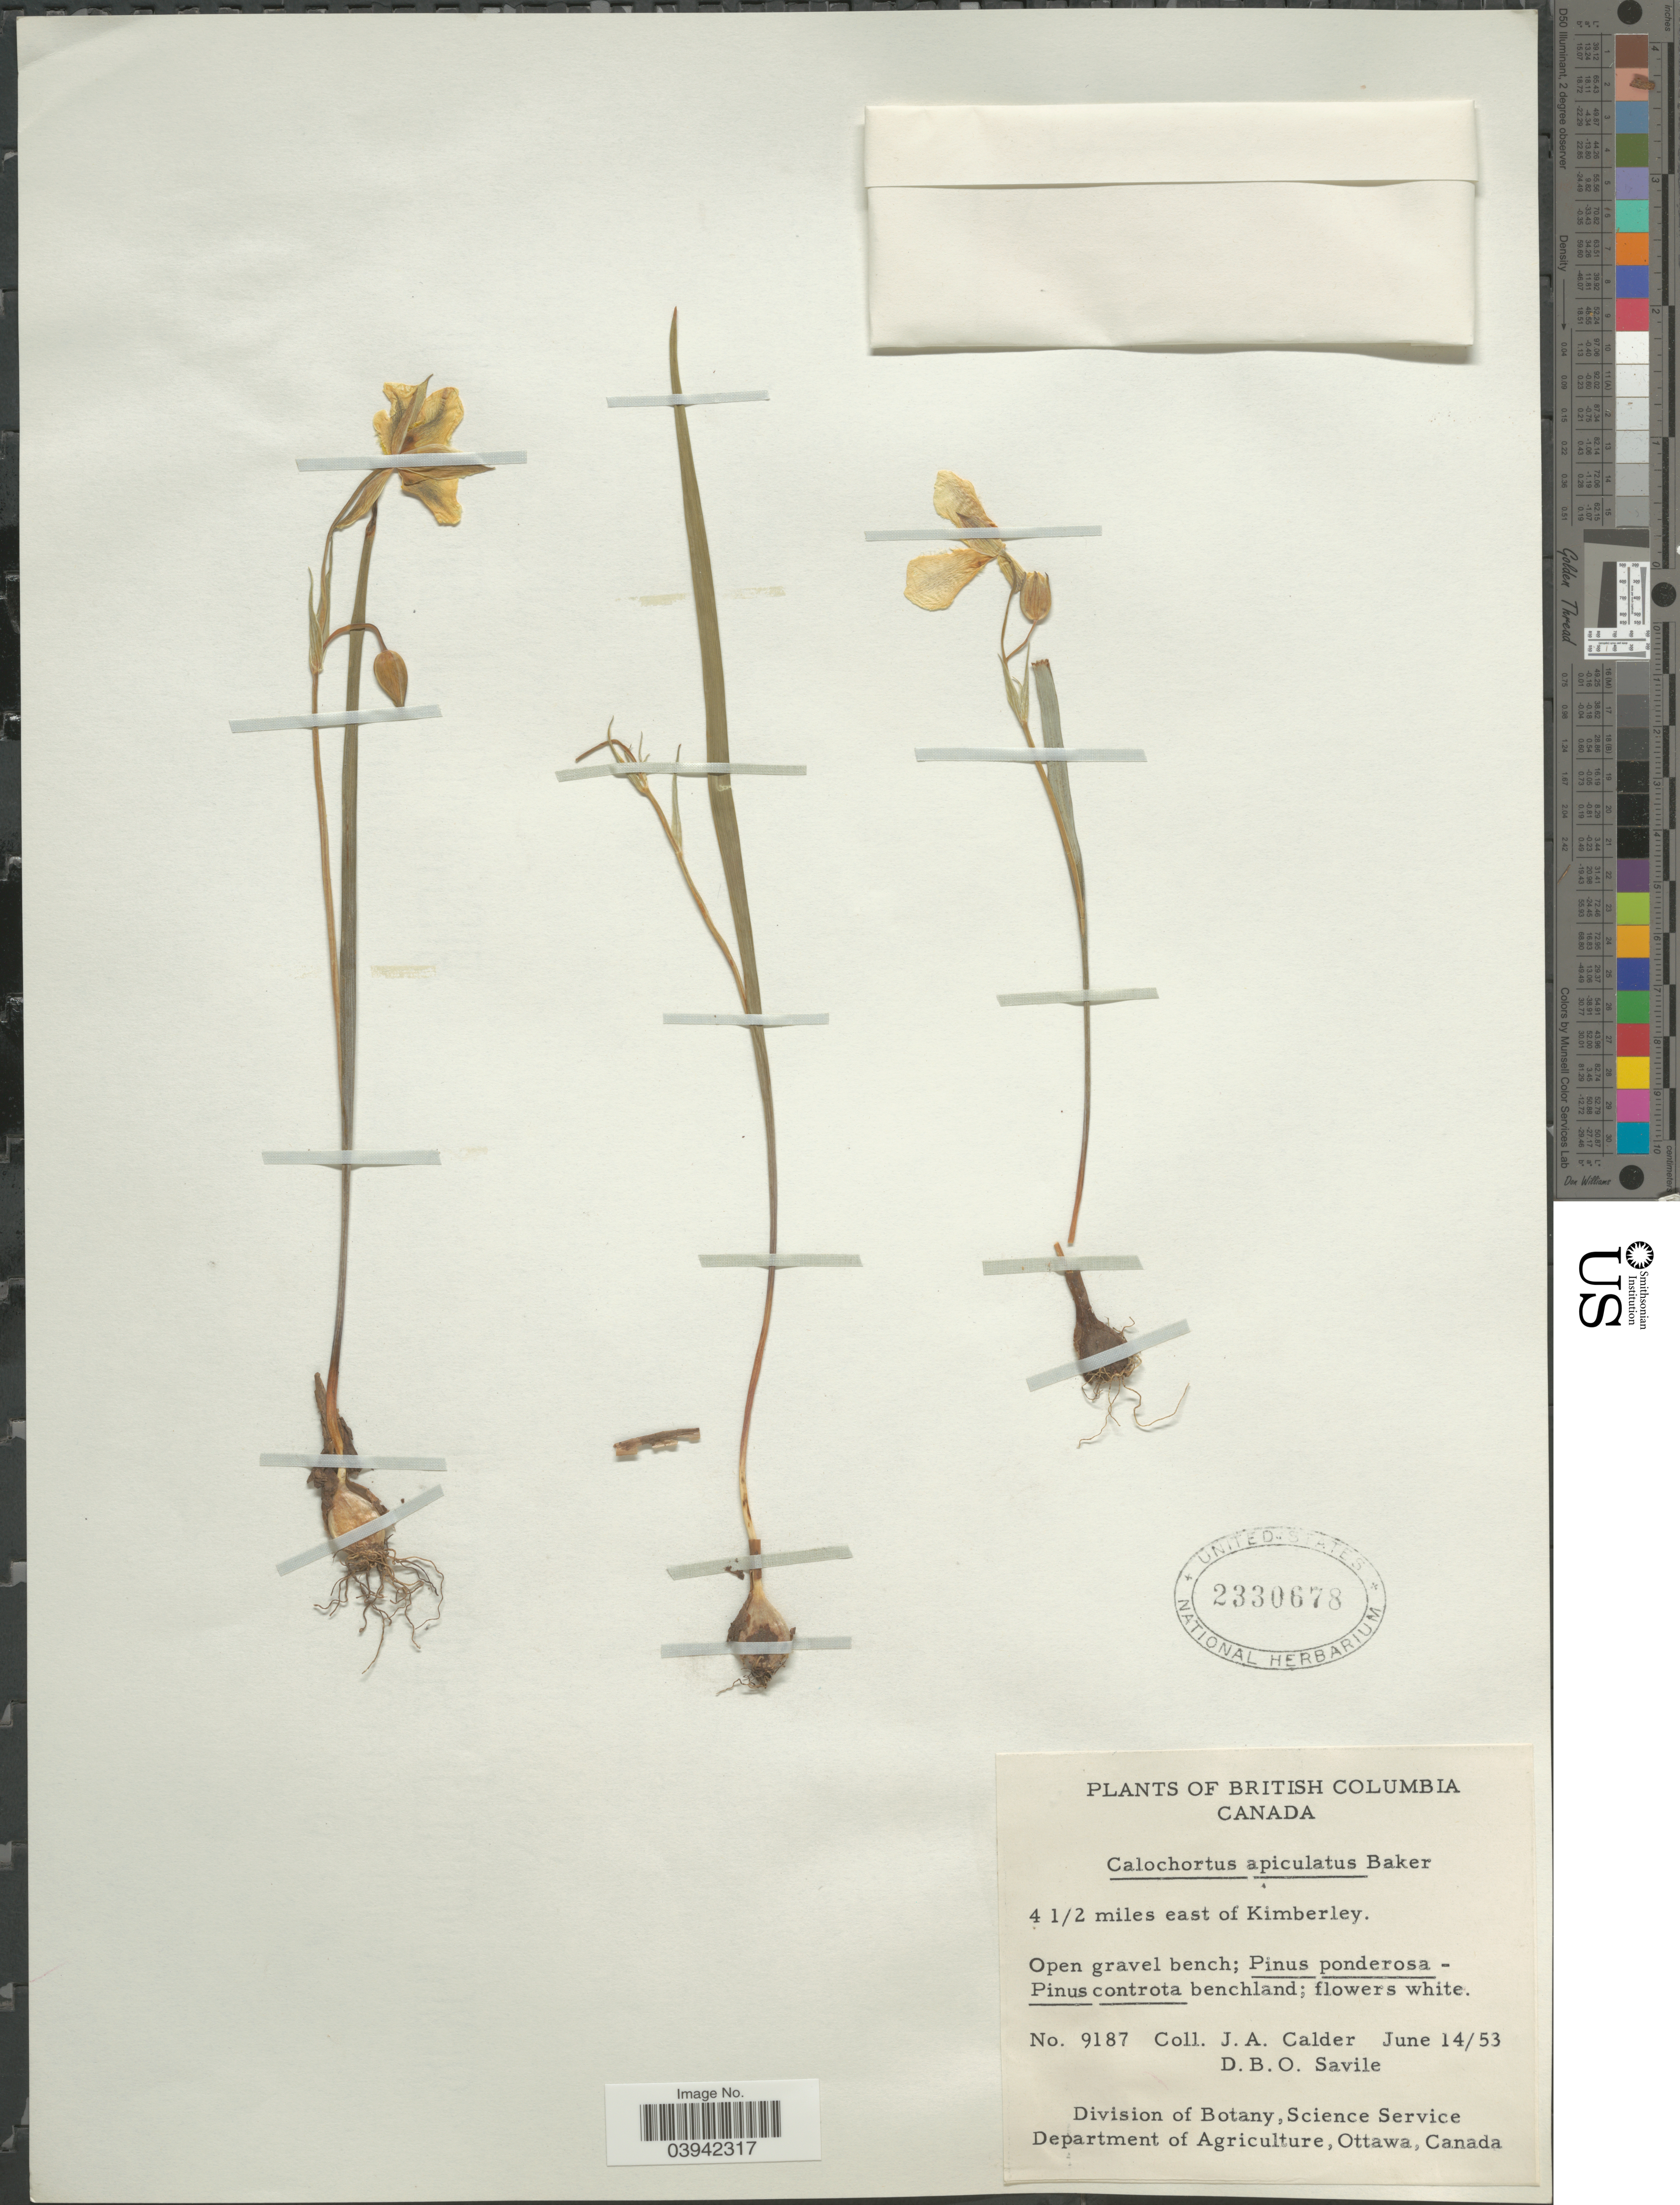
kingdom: Plantae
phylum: Tracheophyta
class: Liliopsida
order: Liliales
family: Liliaceae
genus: Calochortus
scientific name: Calochortus apiculatus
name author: Baker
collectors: J. A. Calder & D. Savile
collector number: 9187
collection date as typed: Transcribed d/m/y: 14/6/53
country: Canada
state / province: British Columbia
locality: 4½ miles east of Kimberley.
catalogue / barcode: US 2330678